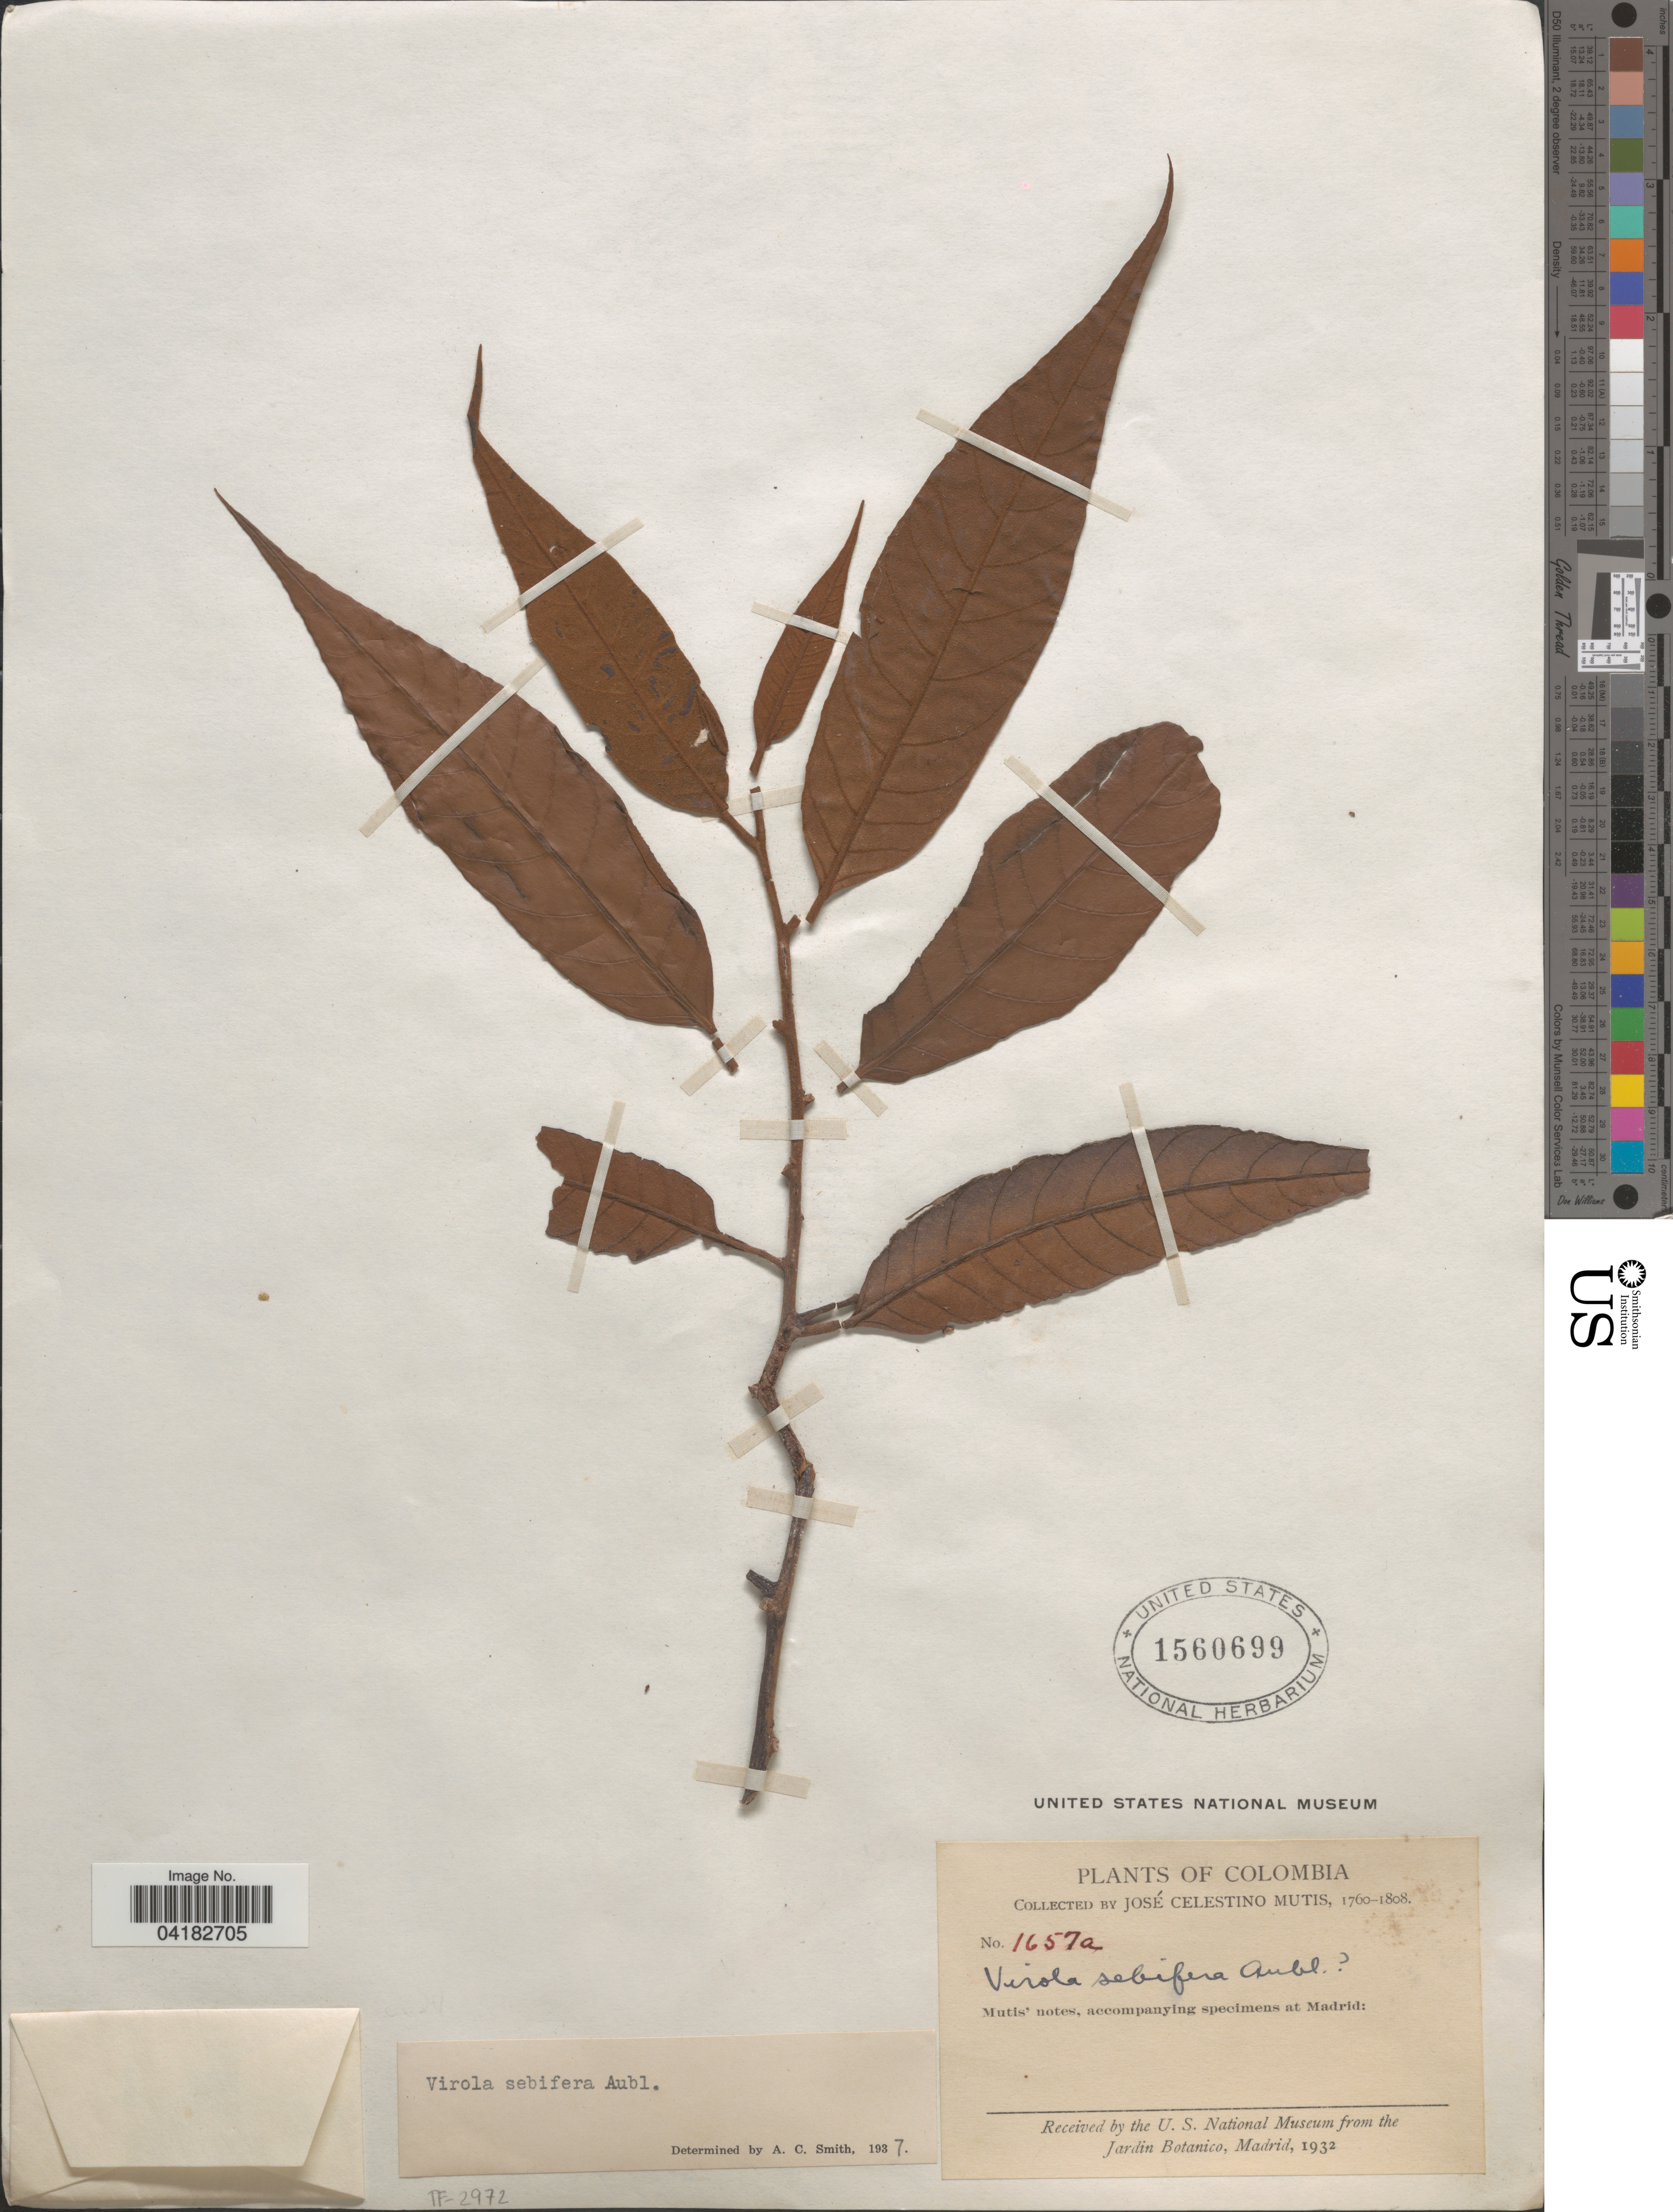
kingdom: Plantae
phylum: Tracheophyta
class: Magnoliopsida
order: Magnoliales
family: Myristicaceae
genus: Virola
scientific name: Virola sebifera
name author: Aubl.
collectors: J. C. B. Mutis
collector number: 1657a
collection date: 1760/1808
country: Colombia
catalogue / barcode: US 1560699